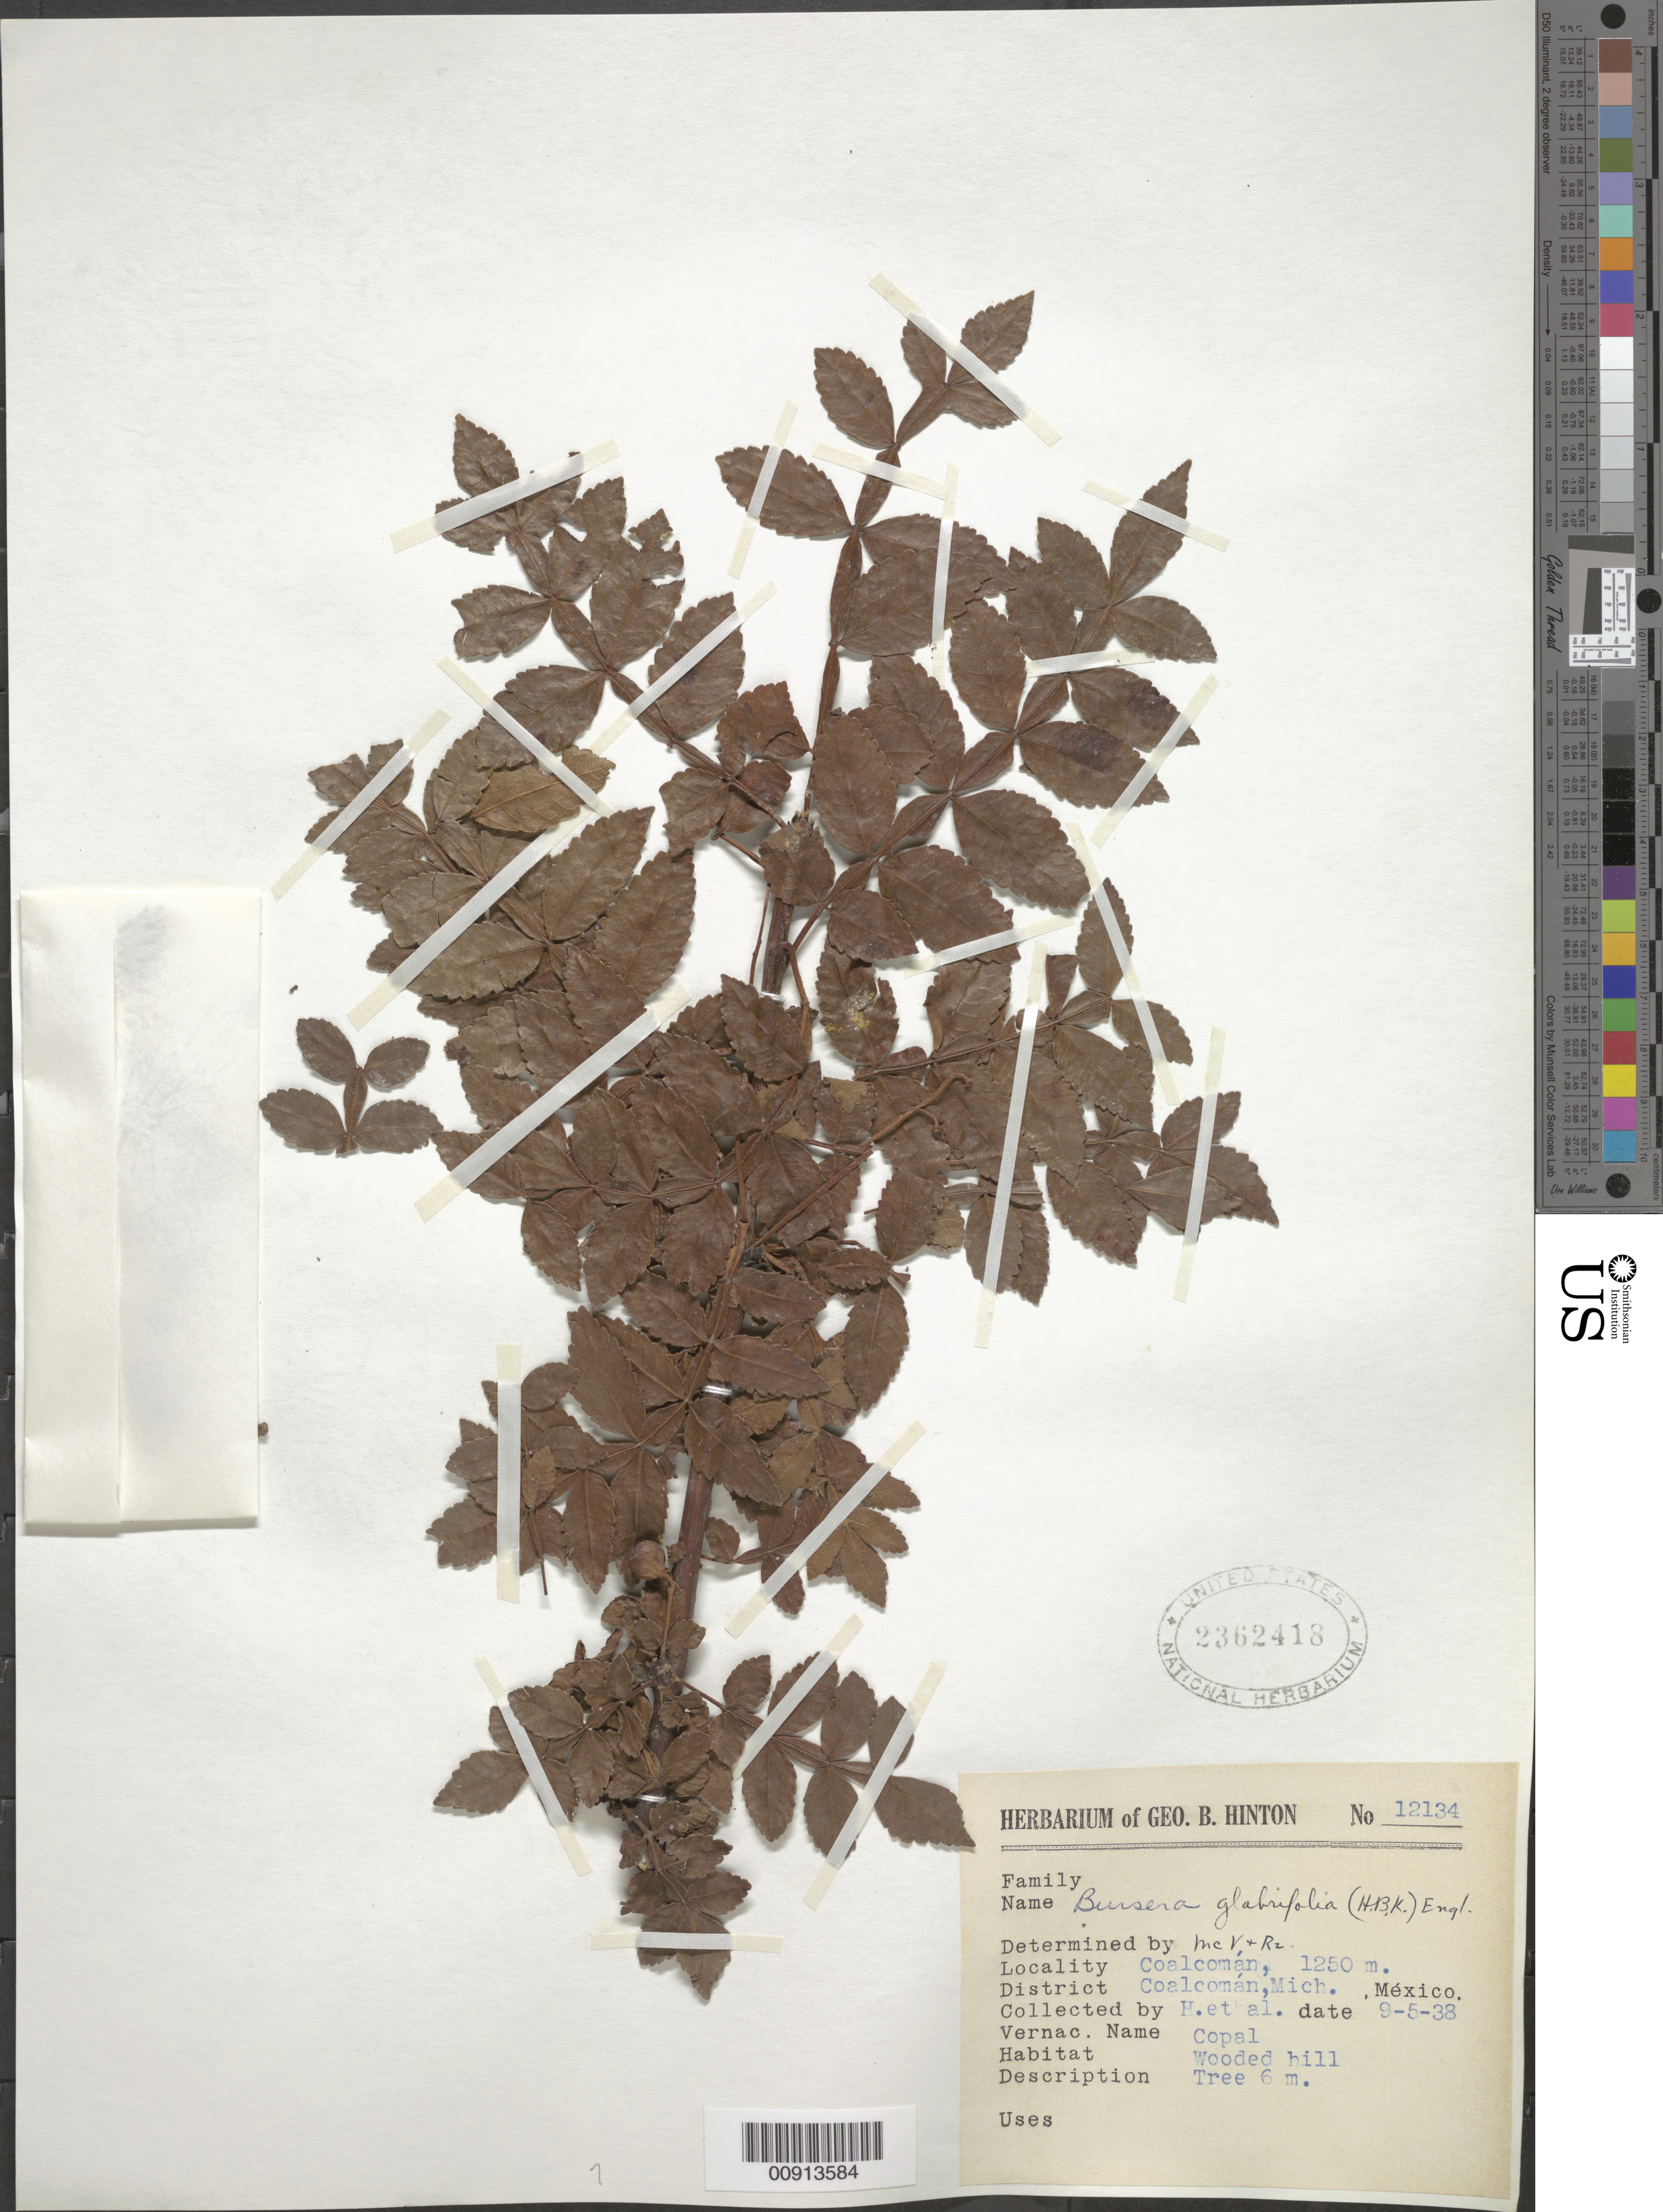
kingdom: Plantae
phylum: Tracheophyta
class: Magnoliopsida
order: Sapindales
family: Burseraceae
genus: Bursera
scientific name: Bursera glabrifolia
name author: (Kunth) Engl.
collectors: G. B. Hinton & et al.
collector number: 12134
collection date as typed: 05 Sep 1938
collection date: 1938-09-05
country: Mexico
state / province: Michoacán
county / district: Coalcomán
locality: Coalcomán, District Coalcomán, Michoacán.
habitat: Wooded hill.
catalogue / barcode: US 2362418